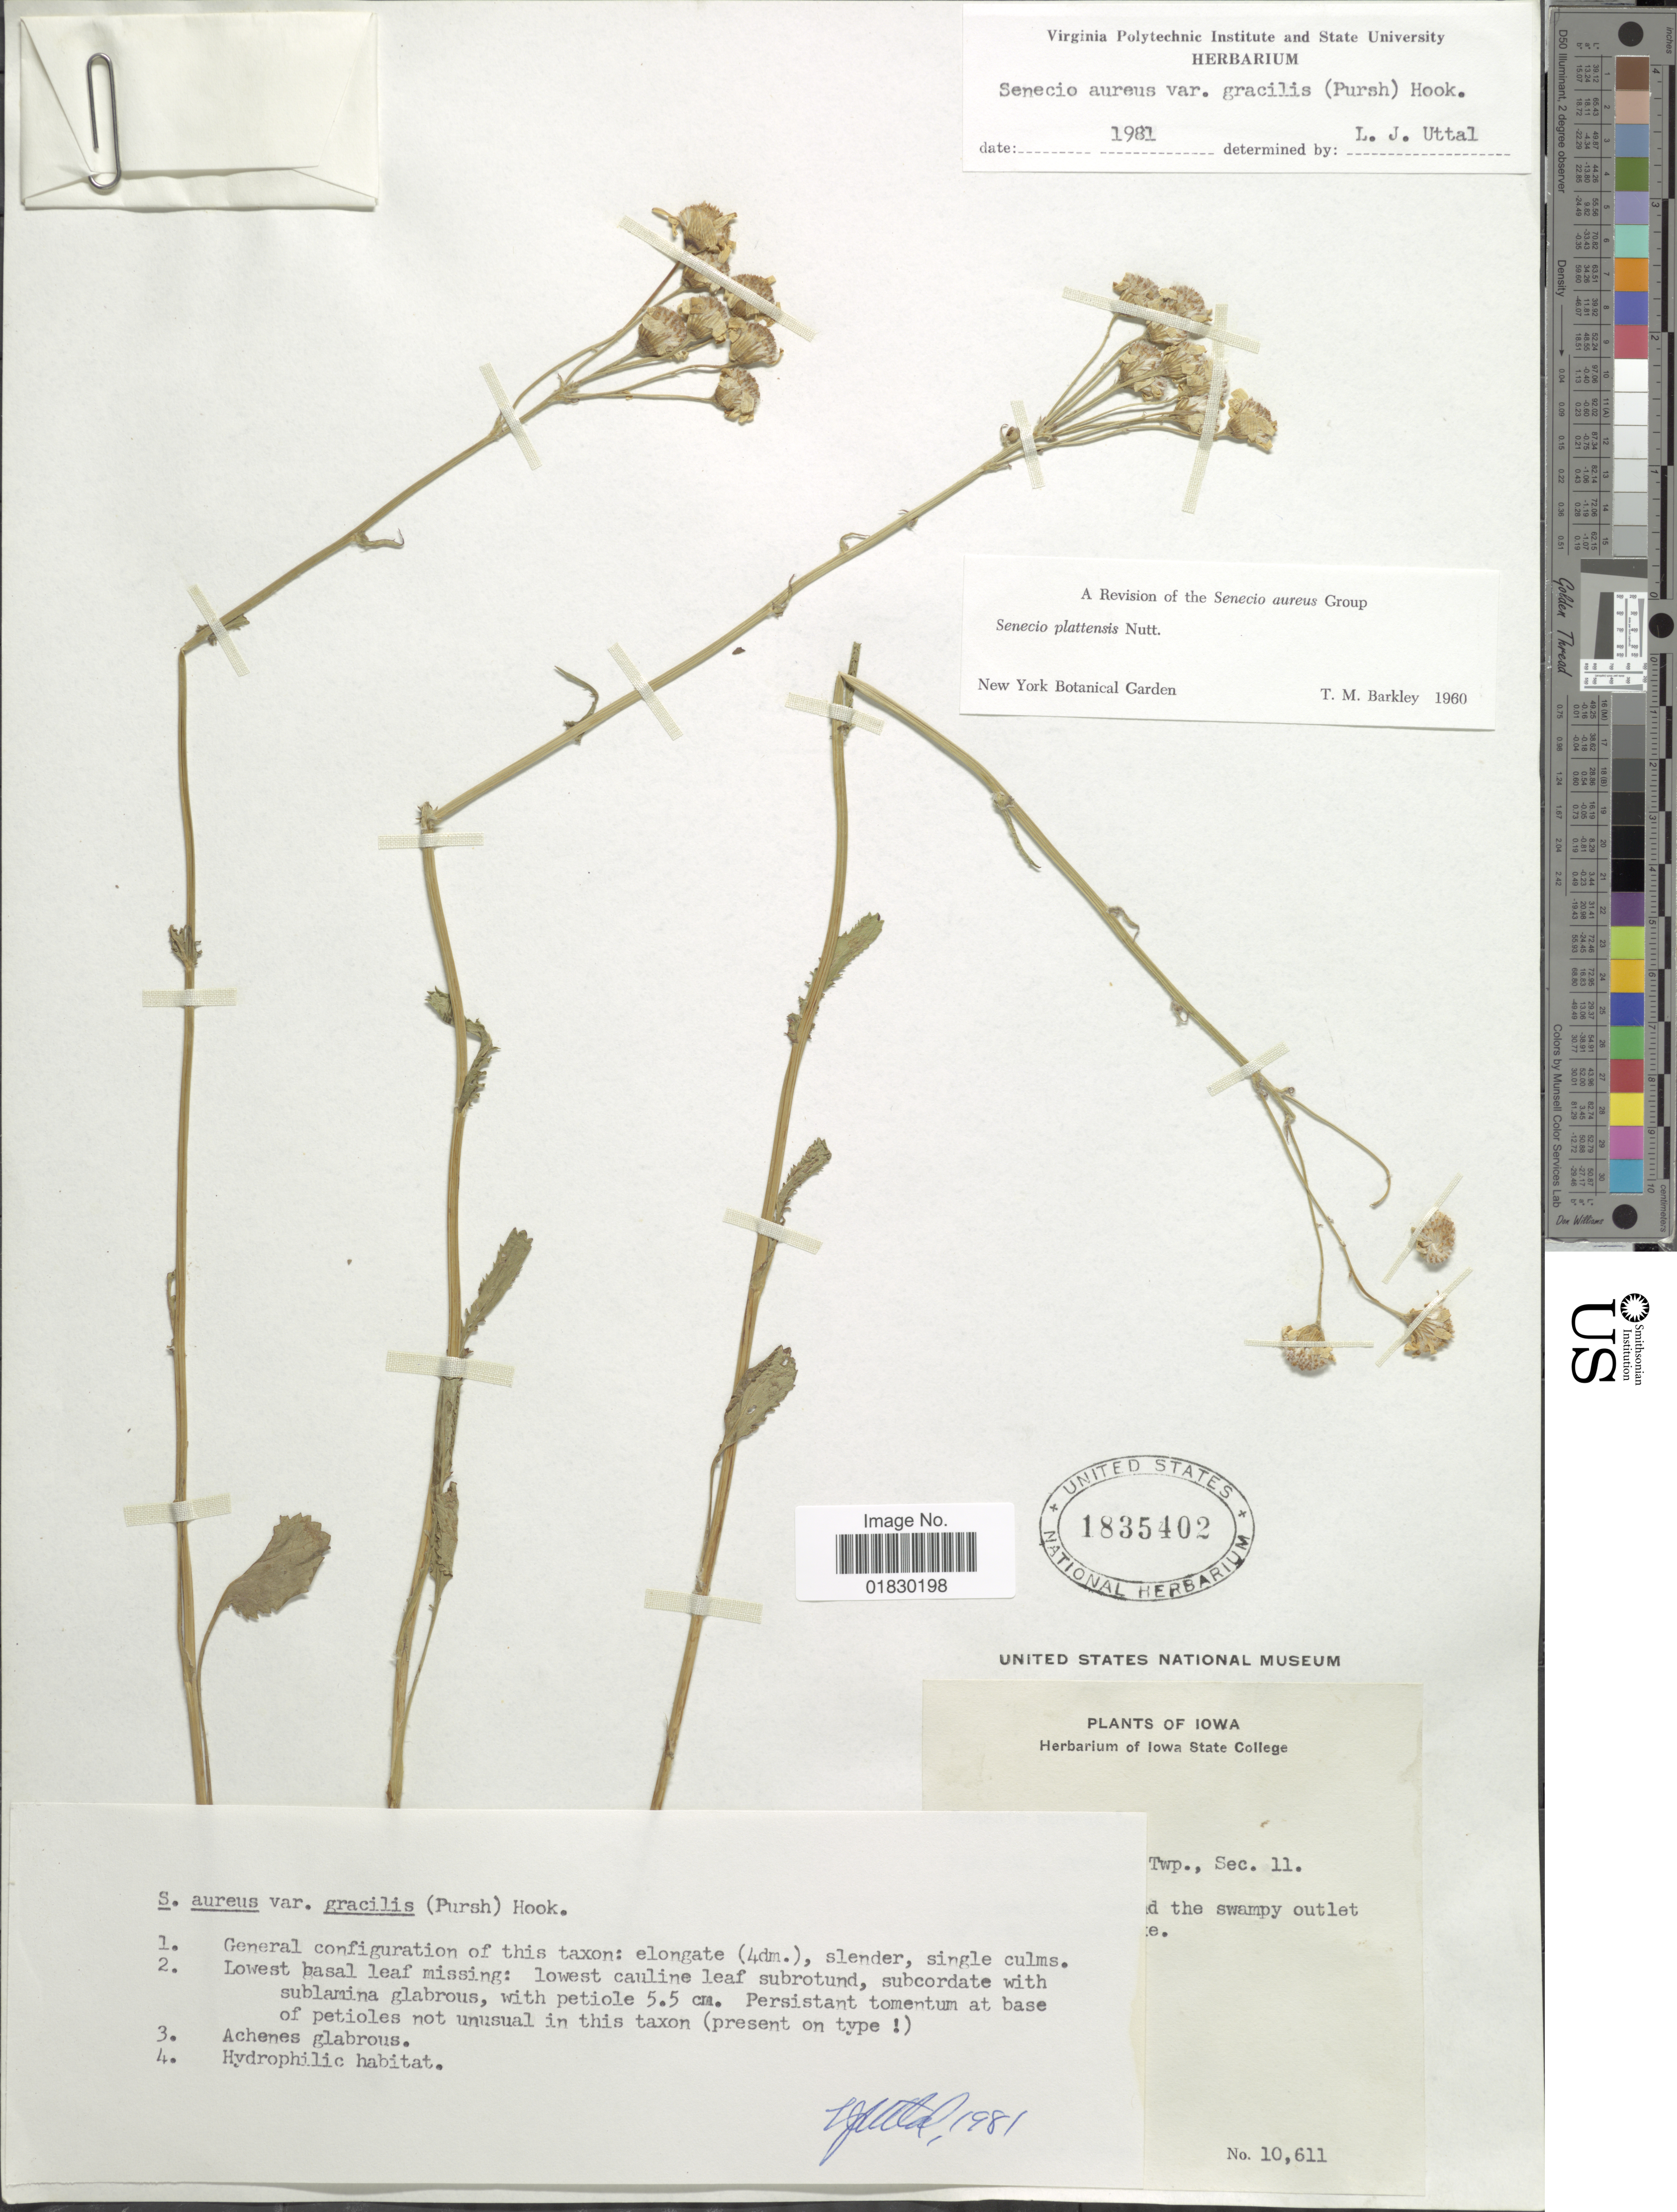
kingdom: Plantae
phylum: Tracheophyta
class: Magnoliopsida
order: Asterales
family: Asteraceae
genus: Packera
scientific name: Packera aurea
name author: (L.) Á. Löve & D. Löve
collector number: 10611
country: United States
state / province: Iowa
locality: [illegible text] Twp., Sec. 11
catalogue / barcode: US 1835402